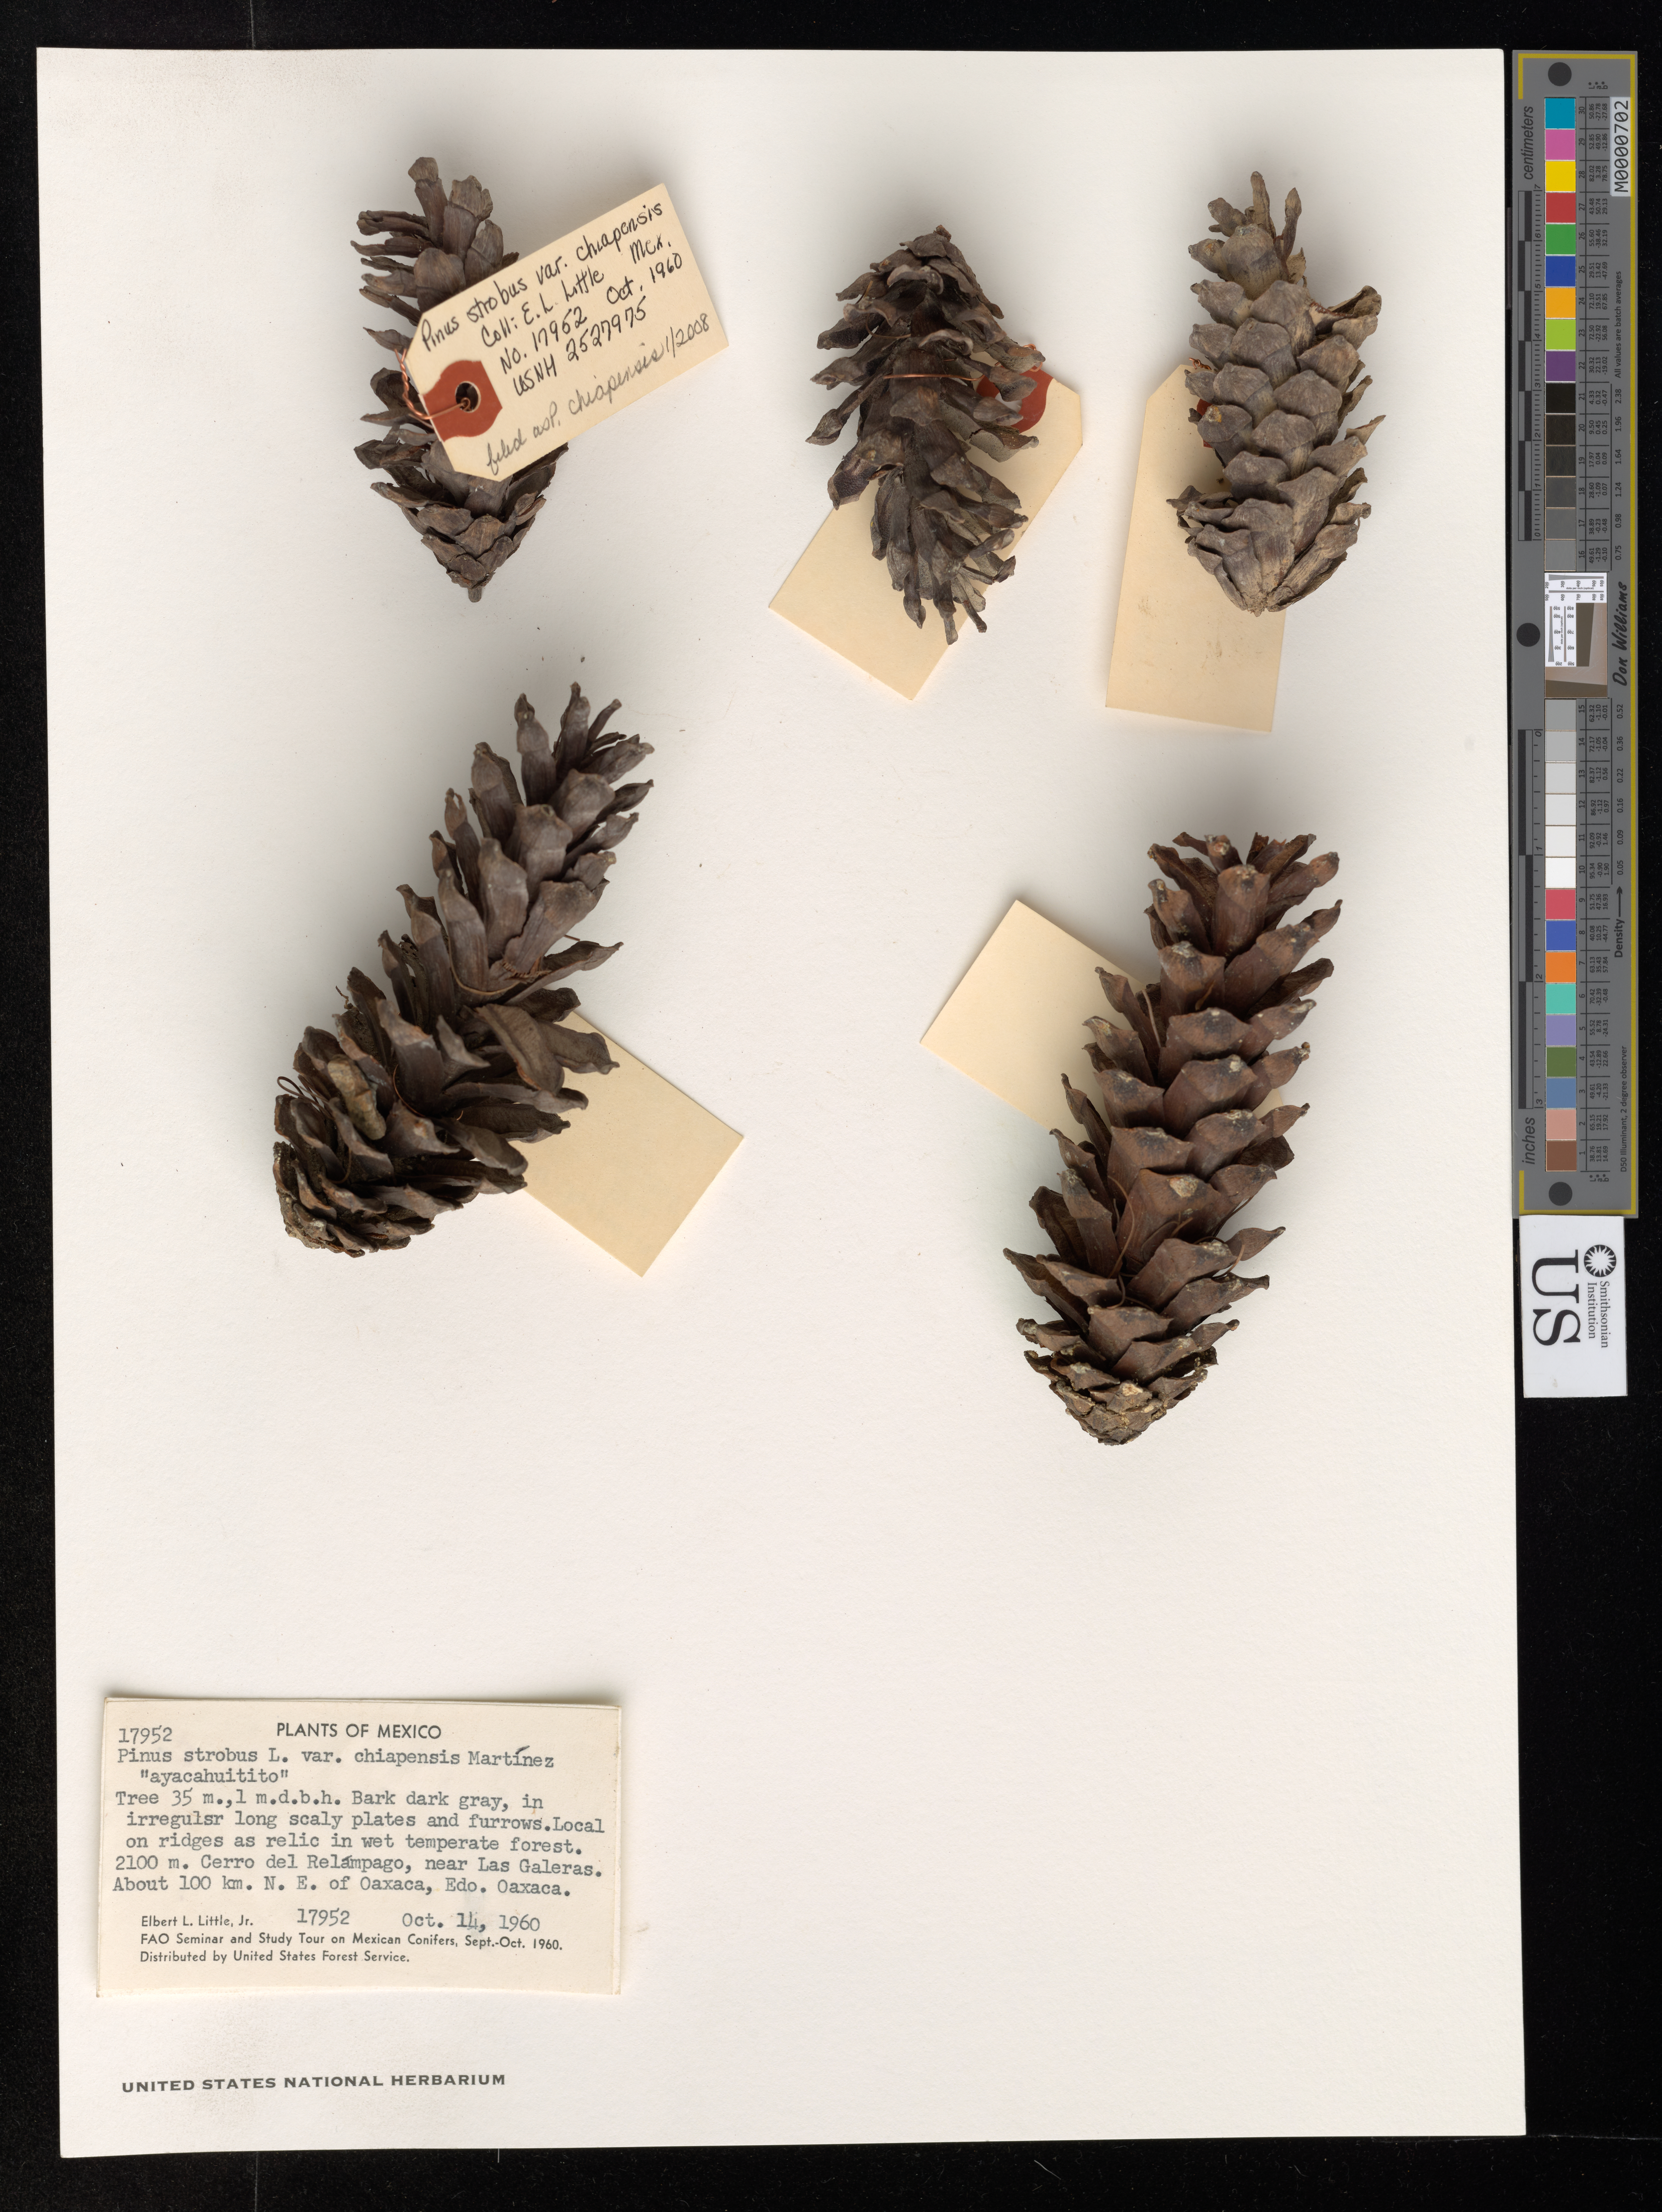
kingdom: Plantae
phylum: Tracheophyta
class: Pinopsida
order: Pinales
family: Pinaceae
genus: Pinus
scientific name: Pinus chiapensis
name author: (Martínez) Andrésen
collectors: E. L. Little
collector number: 17952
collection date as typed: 14 Oct 1960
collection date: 1960-10-14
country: Mexico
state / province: Oaxaca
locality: Cerro del Relámpago, near Las Galeras. About 100 km. NE of Oaxaca, Edo. Oaxaca.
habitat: Local on ridges as relic in wet temperate forest.